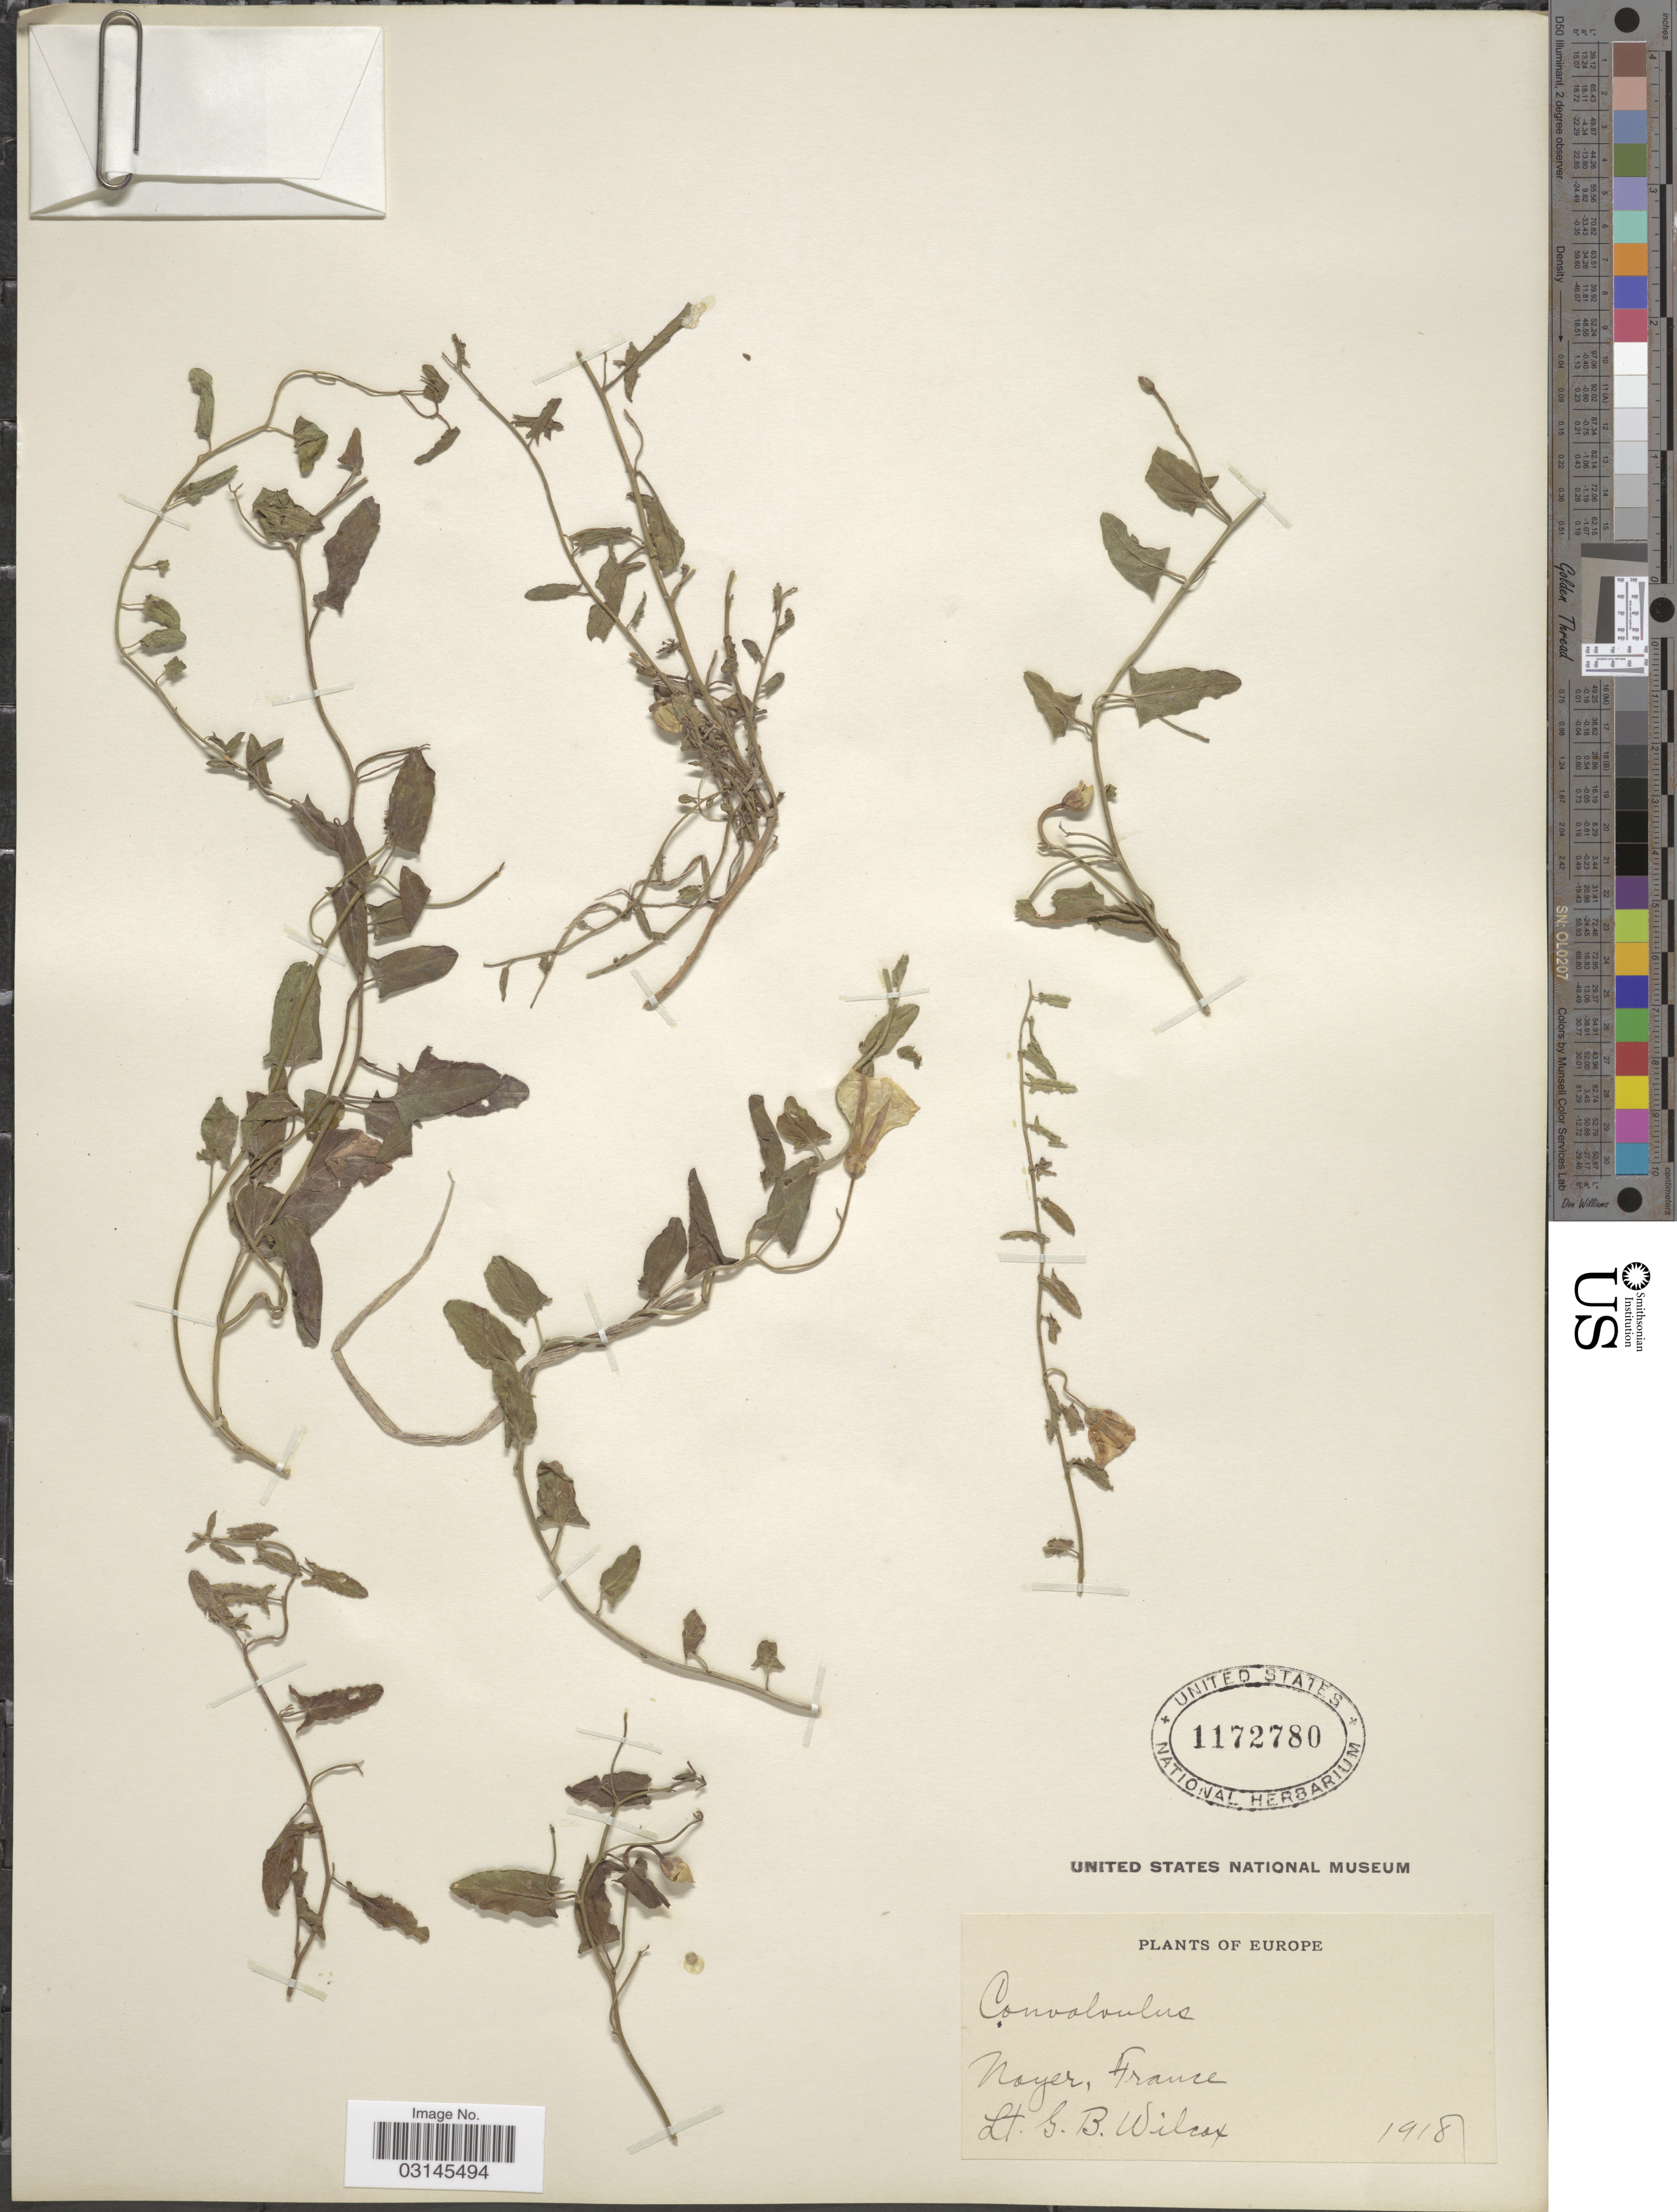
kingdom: Plantae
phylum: Tracheophyta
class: Magnoliopsida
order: Solanales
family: Convolvulaceae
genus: Convolvulus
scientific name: Convolvulus sp.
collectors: G. Wilcox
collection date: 1918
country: France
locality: Noyer.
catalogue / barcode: US 1172780